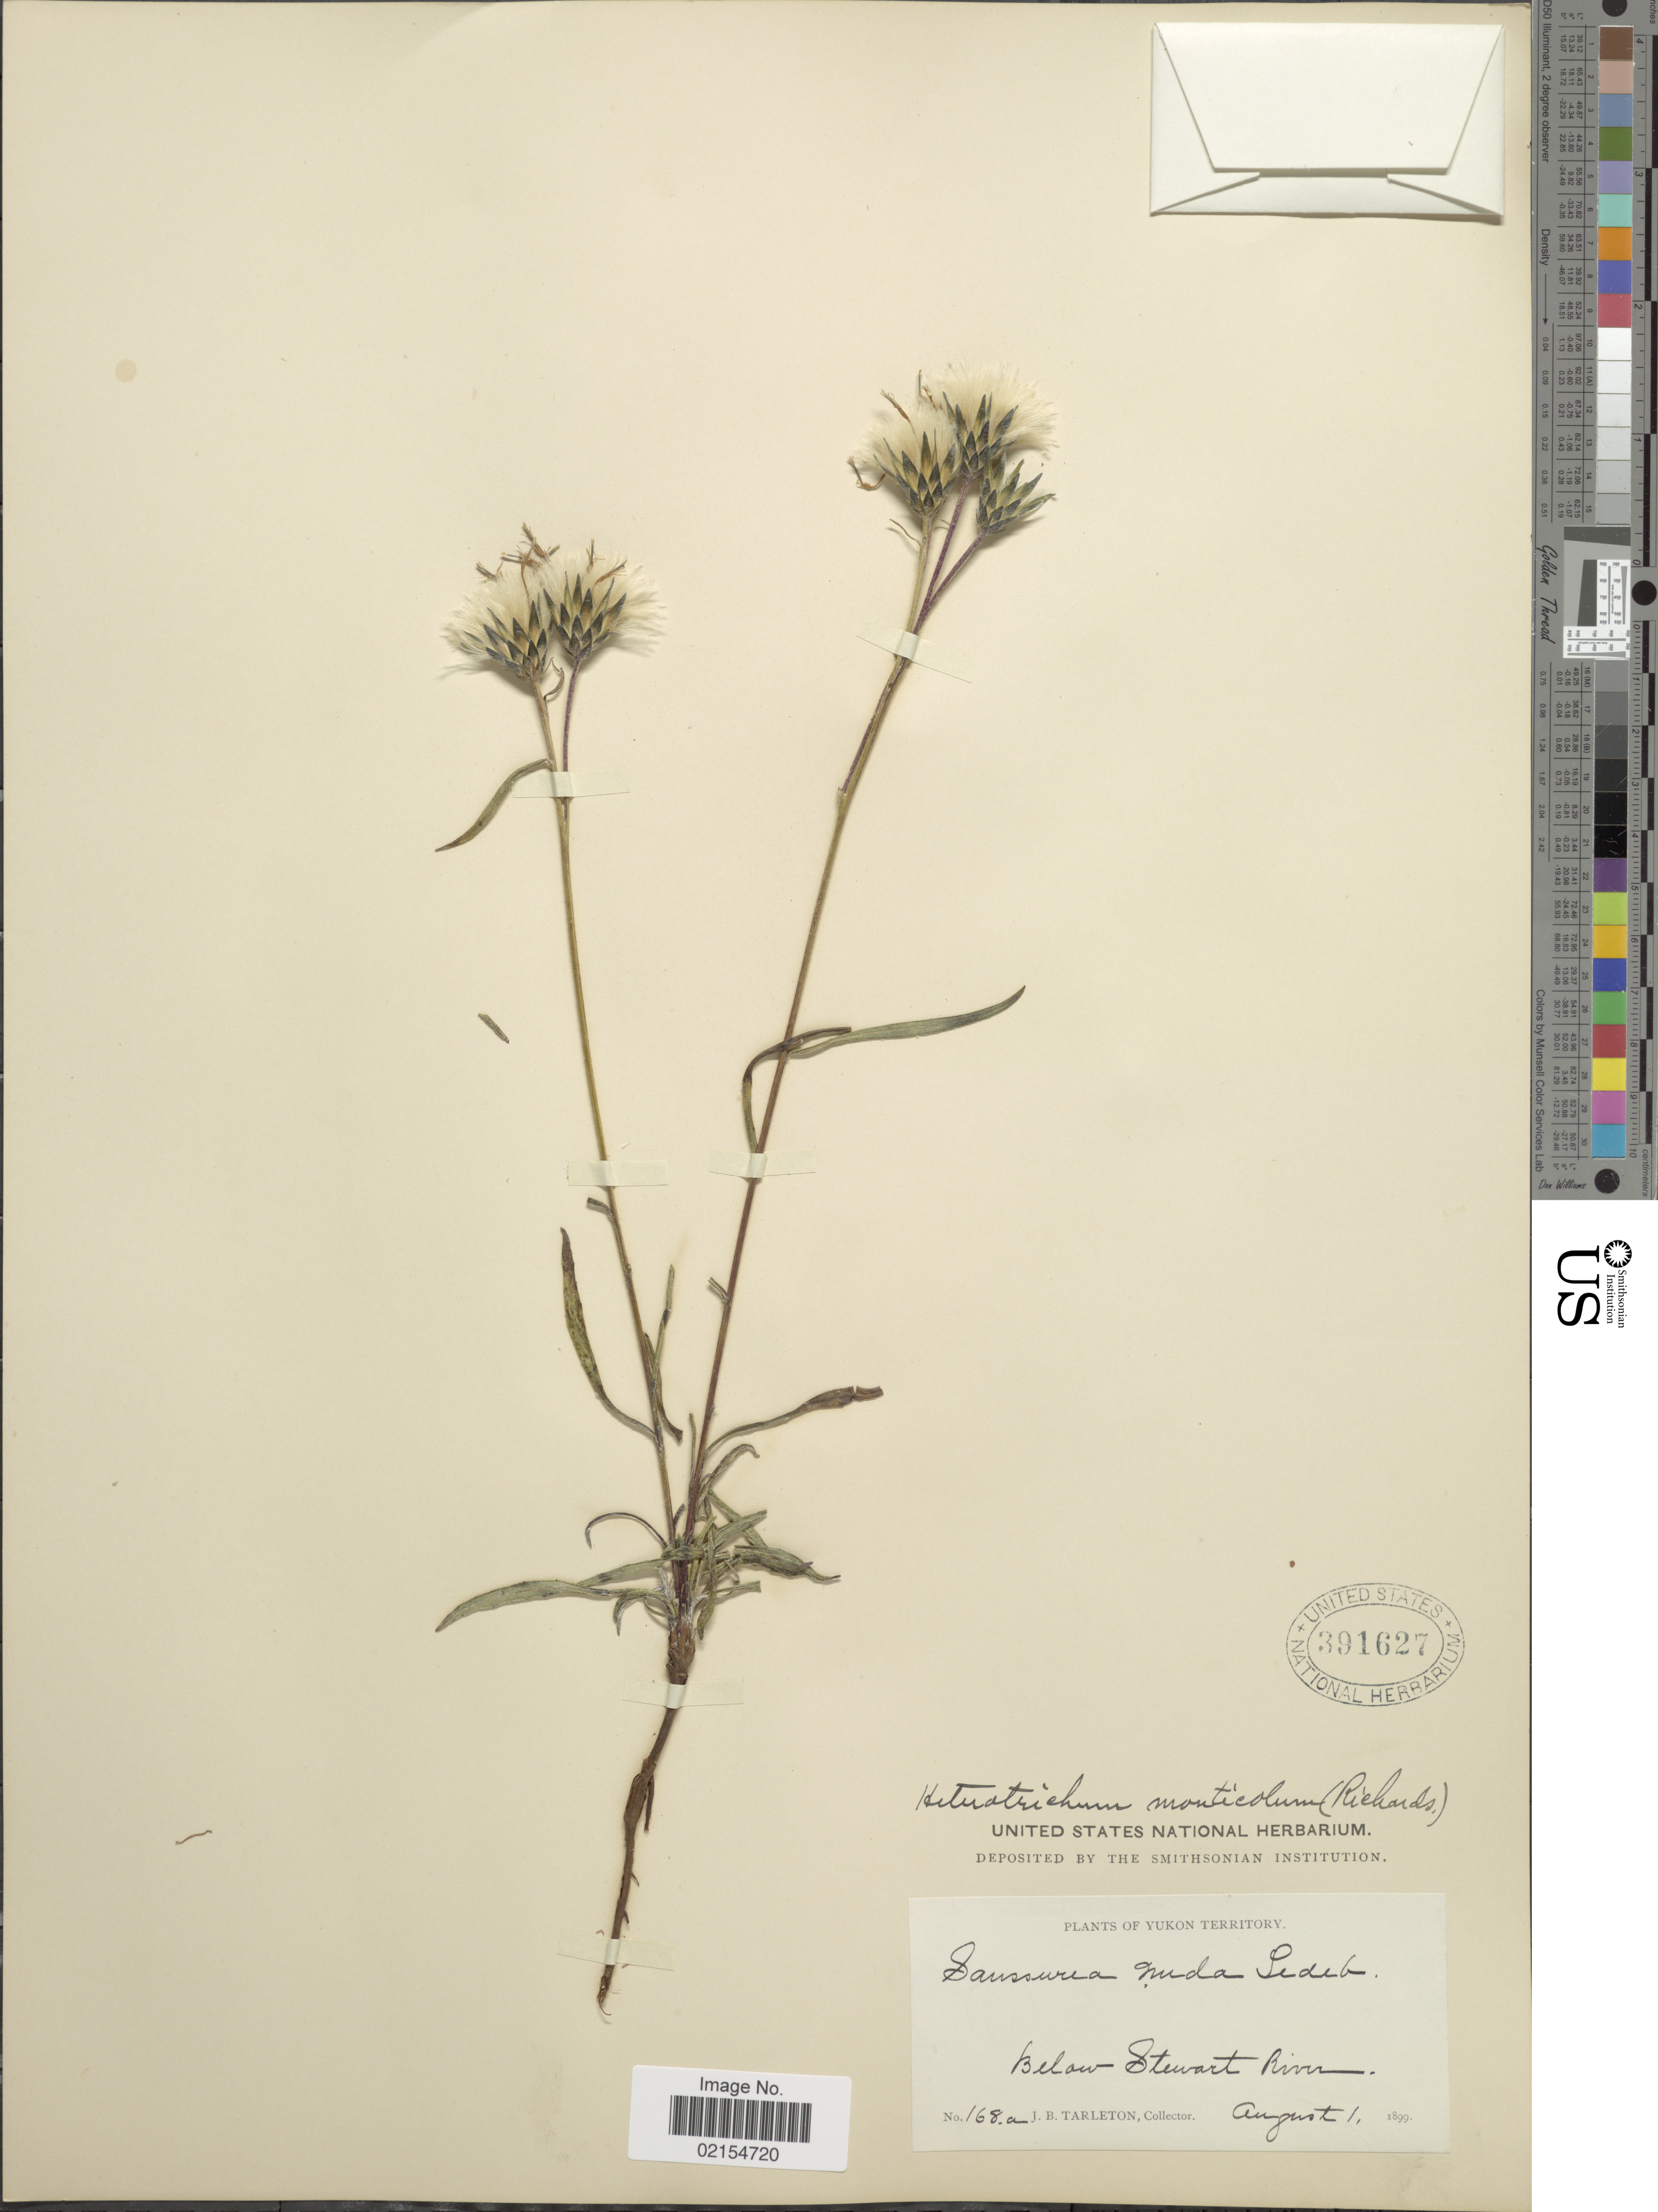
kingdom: Plantae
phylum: Tracheophyta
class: Magnoliopsida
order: Asterales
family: Asteraceae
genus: Saussurea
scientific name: Saussurea angustifolia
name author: (L.) DC.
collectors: J. Tarleton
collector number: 168a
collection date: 1899-08-01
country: Canada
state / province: Yukon Territory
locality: Yukon Territory, Below Stewart River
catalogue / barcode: US 391627